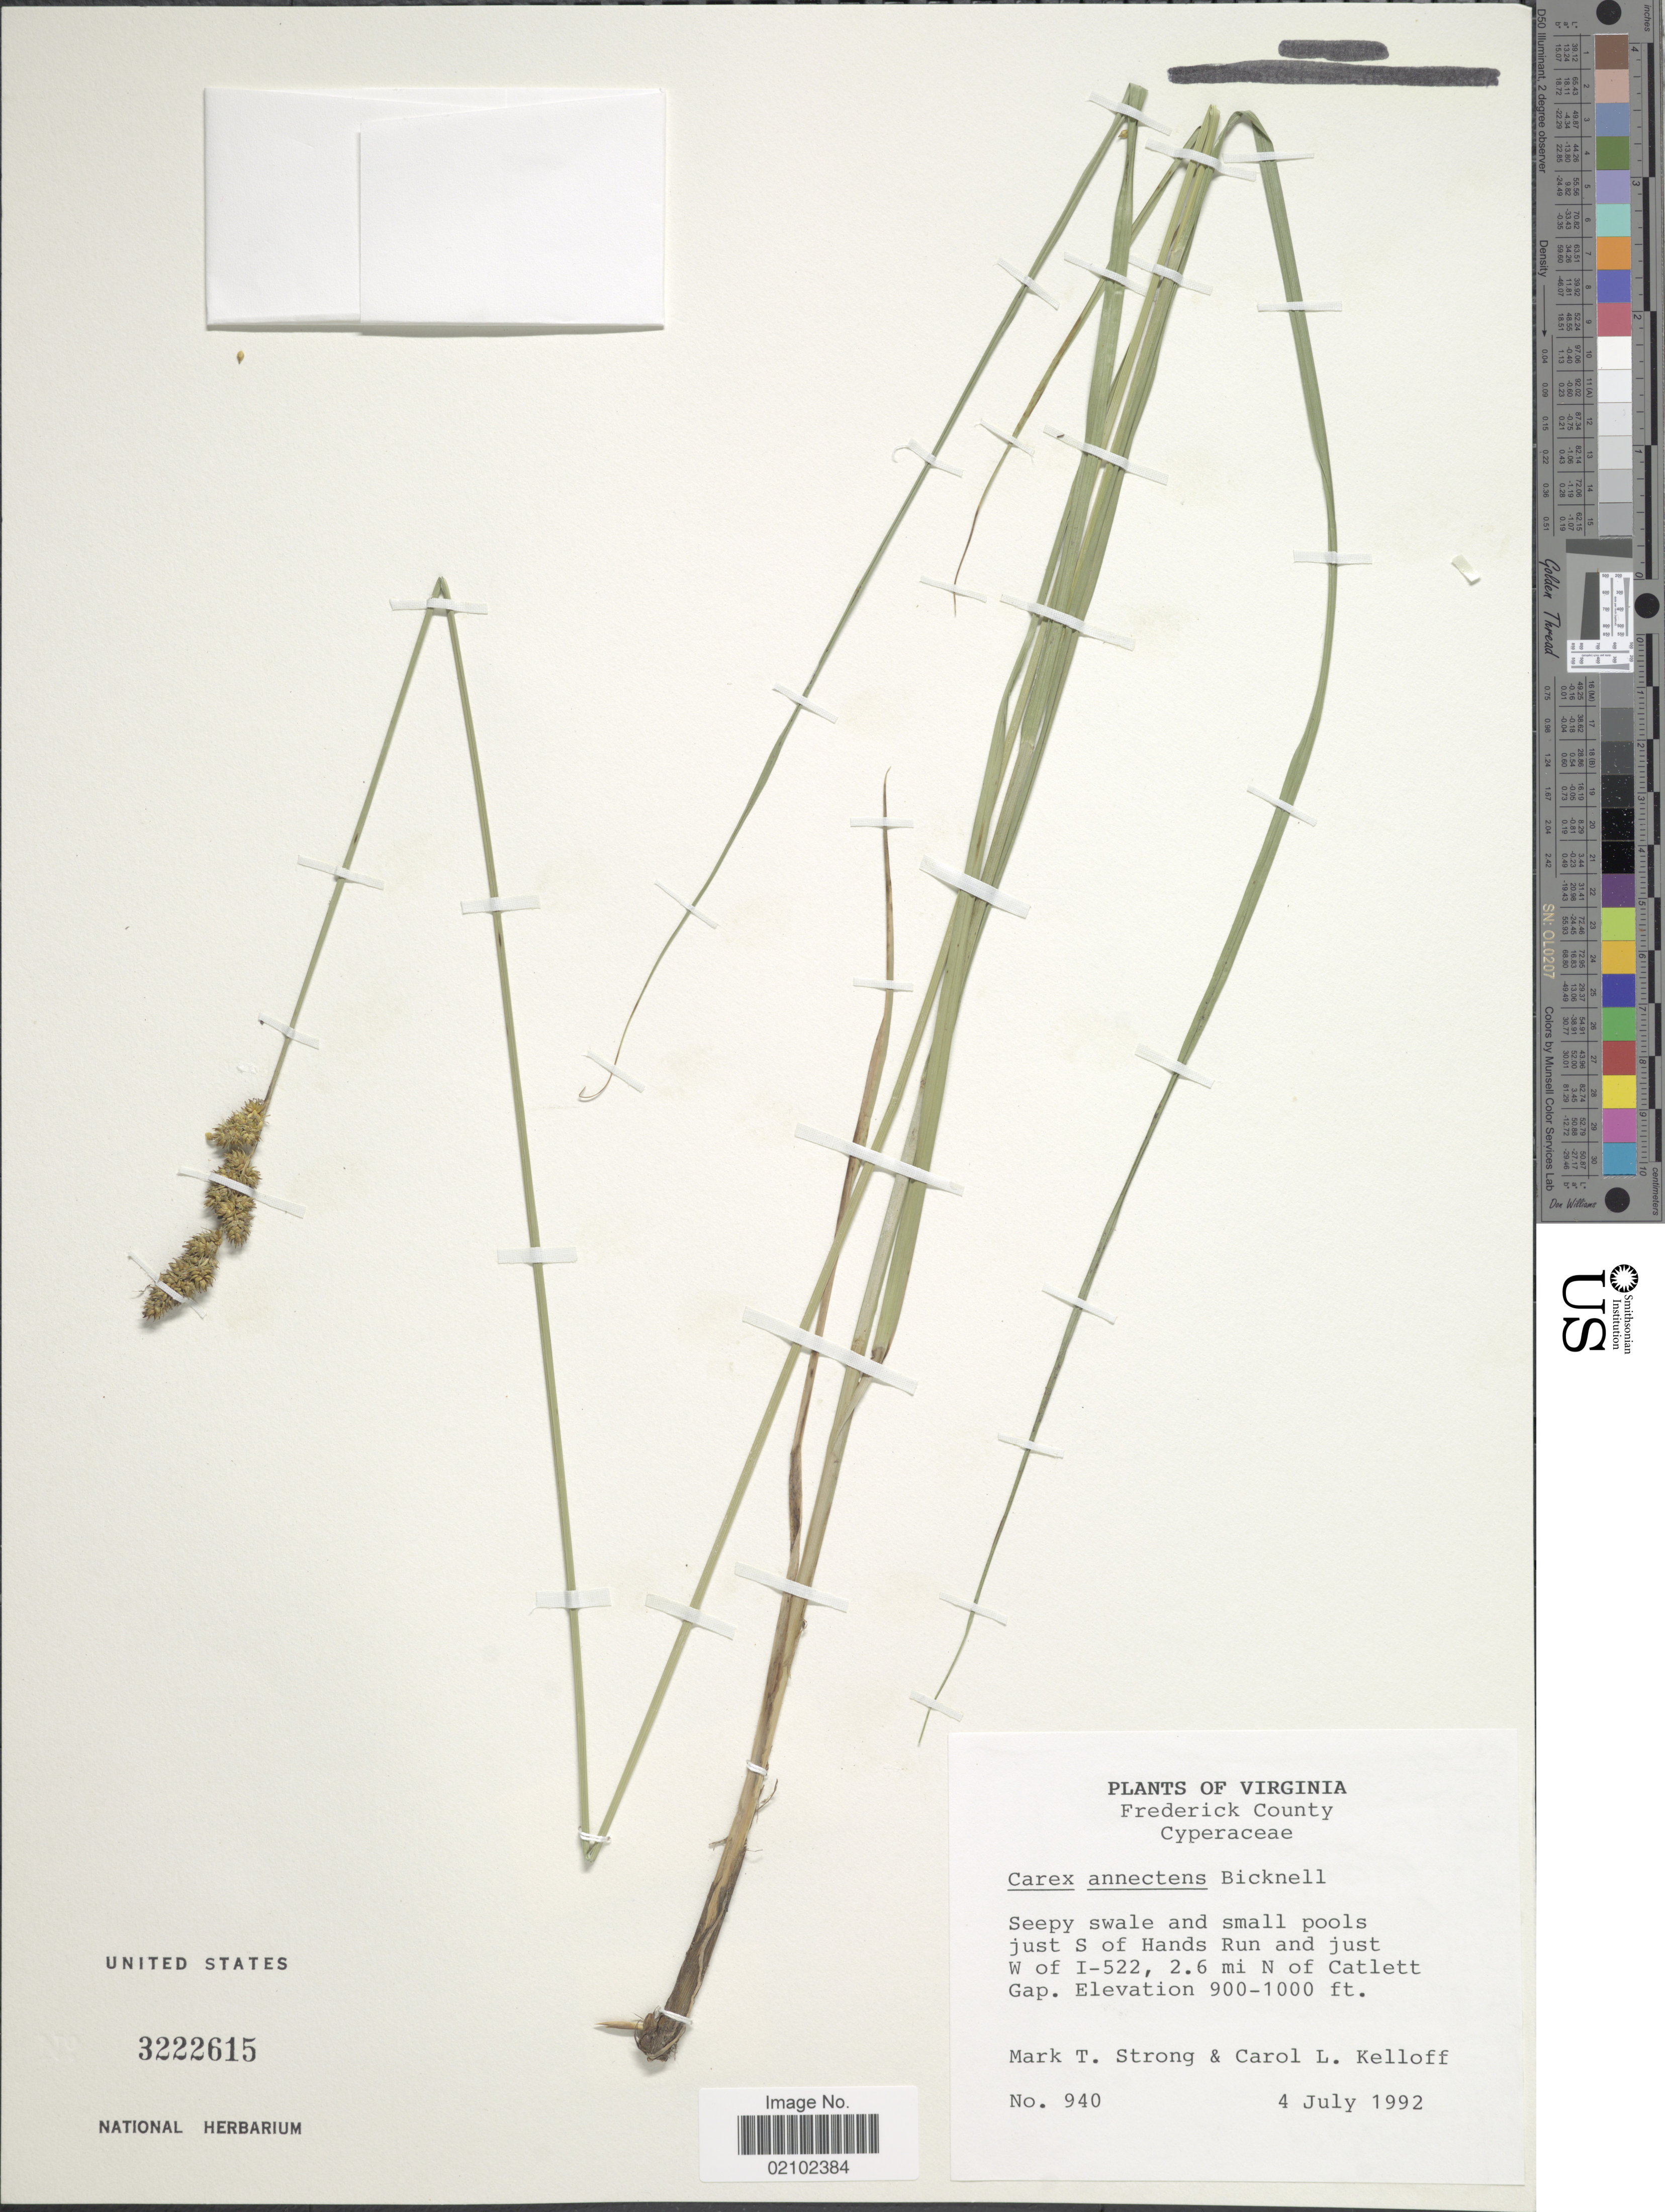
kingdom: Plantae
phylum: Tracheophyta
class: Liliopsida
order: Poales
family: Cyperaceae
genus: Carex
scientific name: Carex annectens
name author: (E.P. Bicknell) E.P. Bicknell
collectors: M. T. Strong & C. L. Kelloff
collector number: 940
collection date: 1992-07-04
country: United States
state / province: Virginia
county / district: Frederick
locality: Frederick County. Just S of Hands Run and just W of I- 522, 2.6 mi N of Catlett Gap.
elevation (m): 274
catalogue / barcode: US 3222615